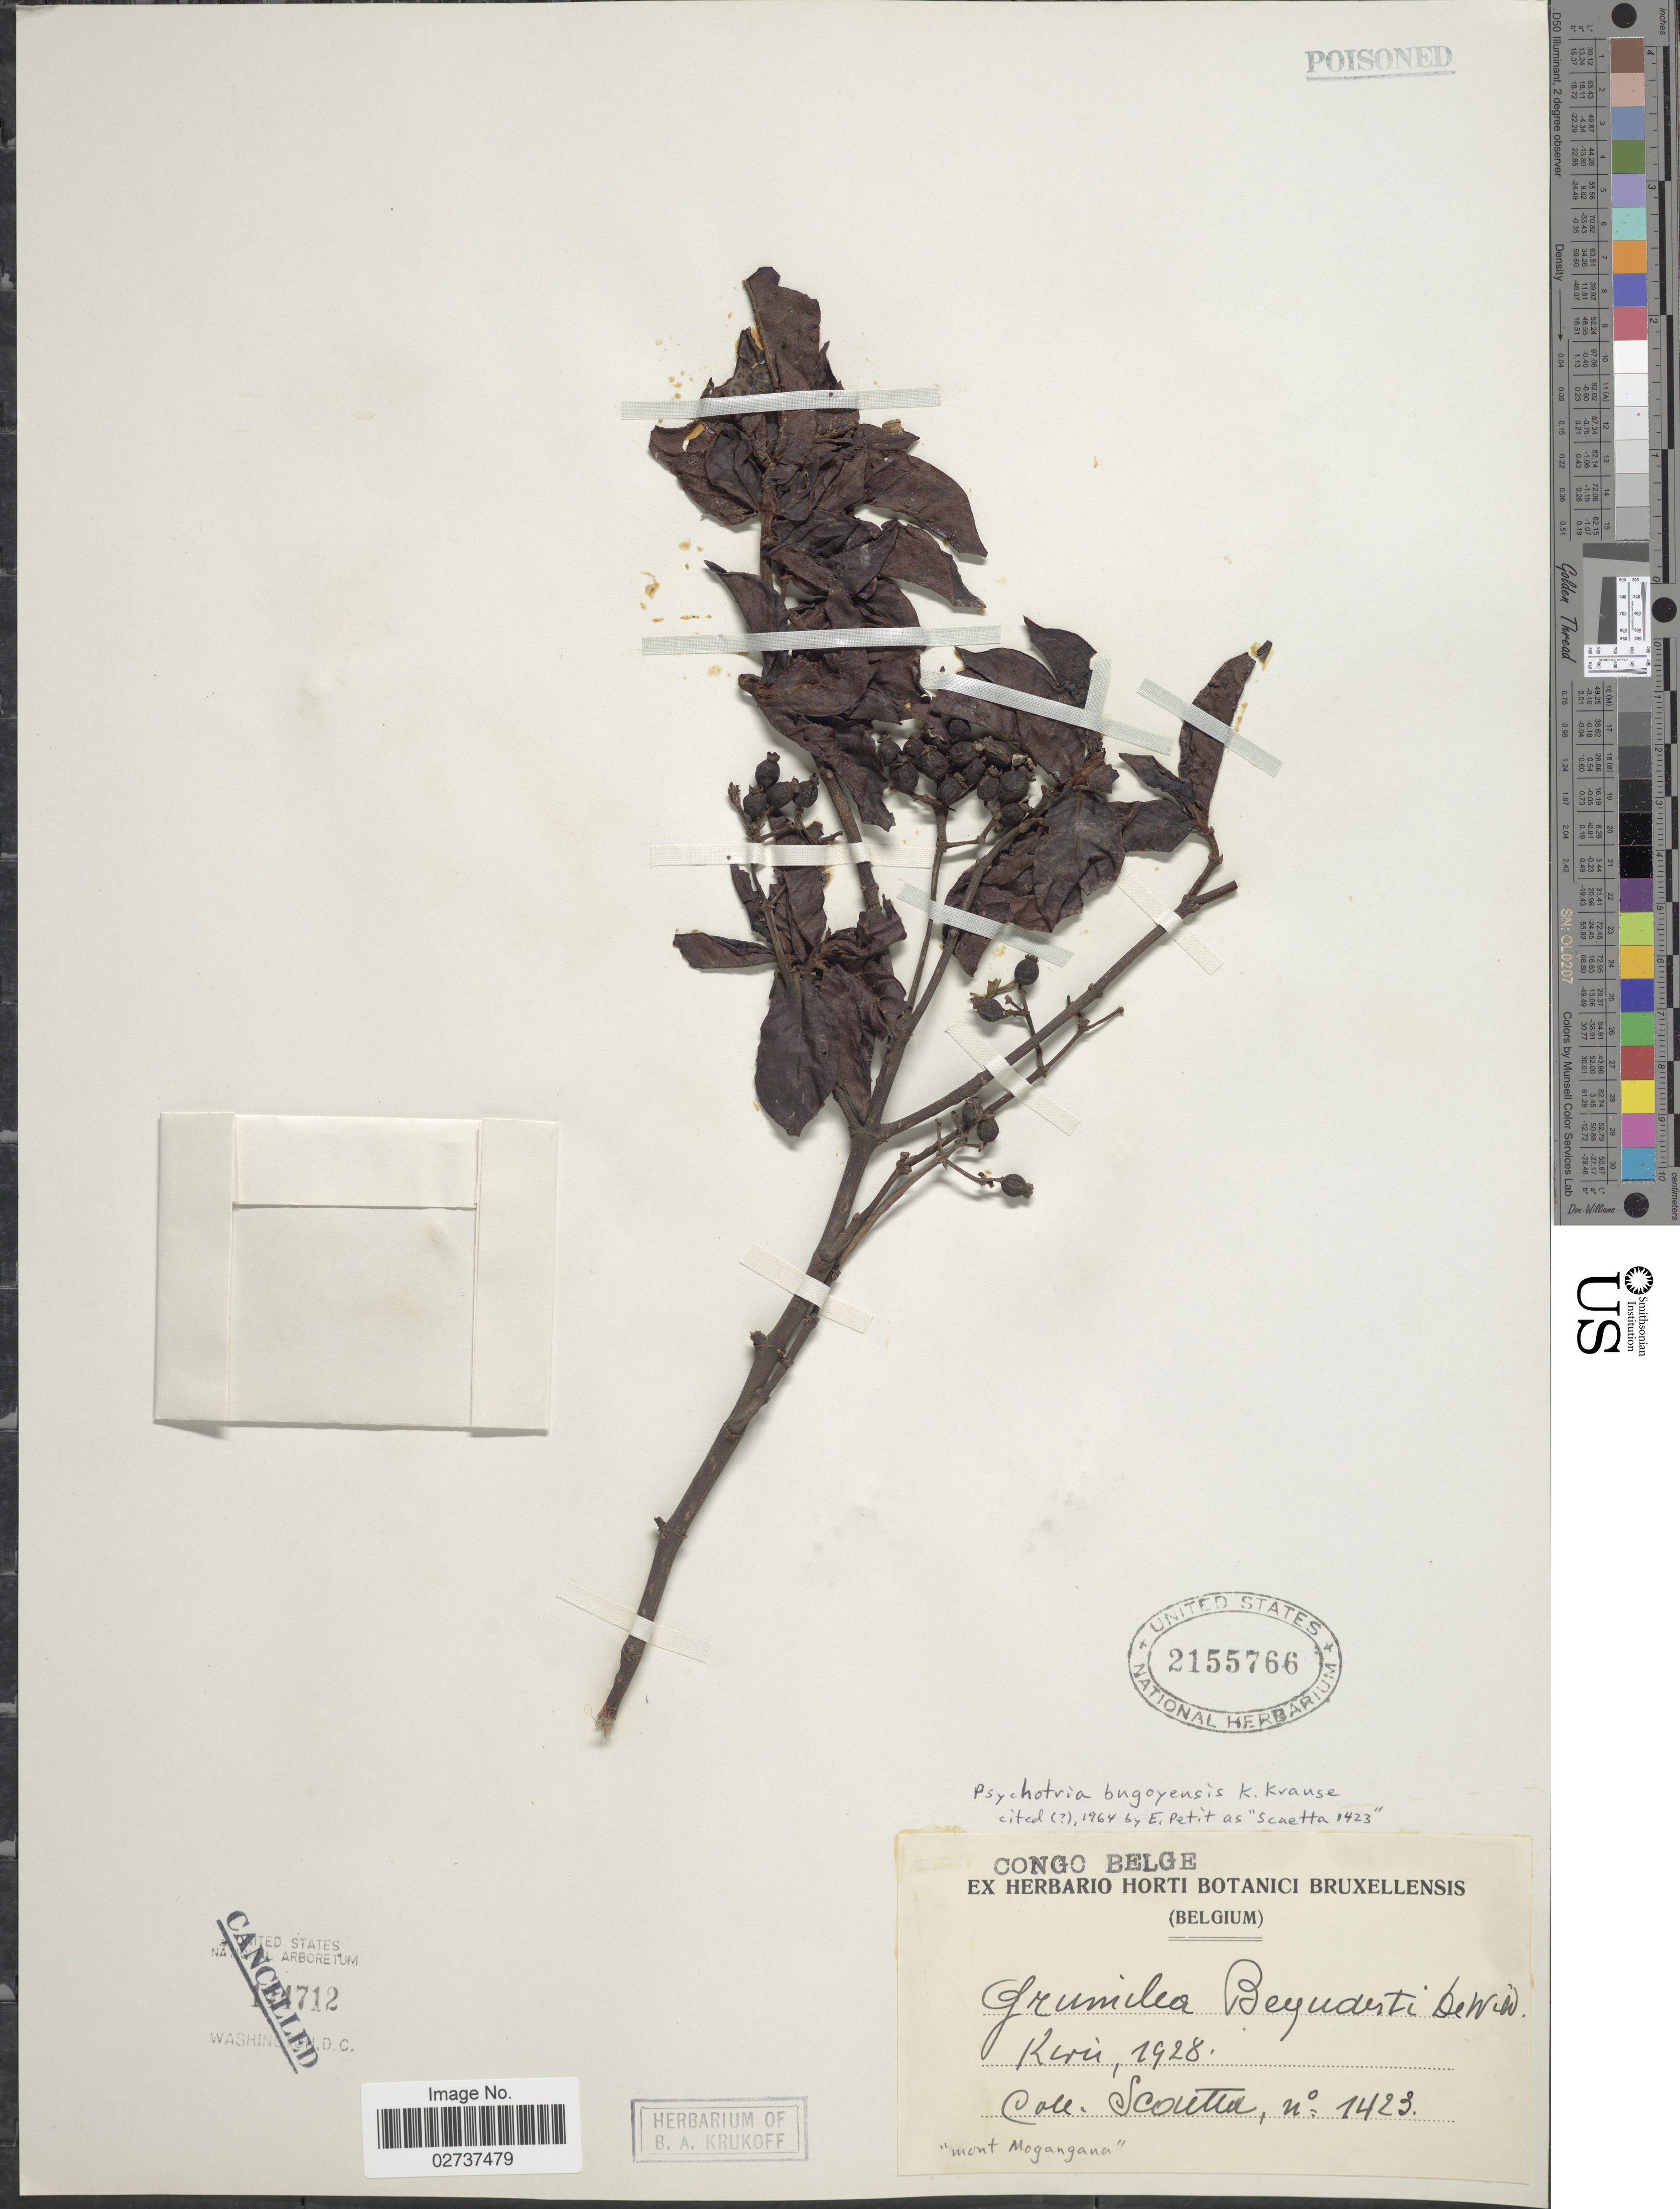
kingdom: Plantae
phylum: Tracheophyta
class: Magnoliopsida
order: Gentianales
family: Rubiaceae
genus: Psychotria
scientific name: Psychotria bugoyensis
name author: K. Krause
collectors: Scouttee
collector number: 1423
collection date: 1928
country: Congo, Democratic Republic of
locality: Kivu, "Mont Mongana"Congo Belge.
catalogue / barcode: US 2155766